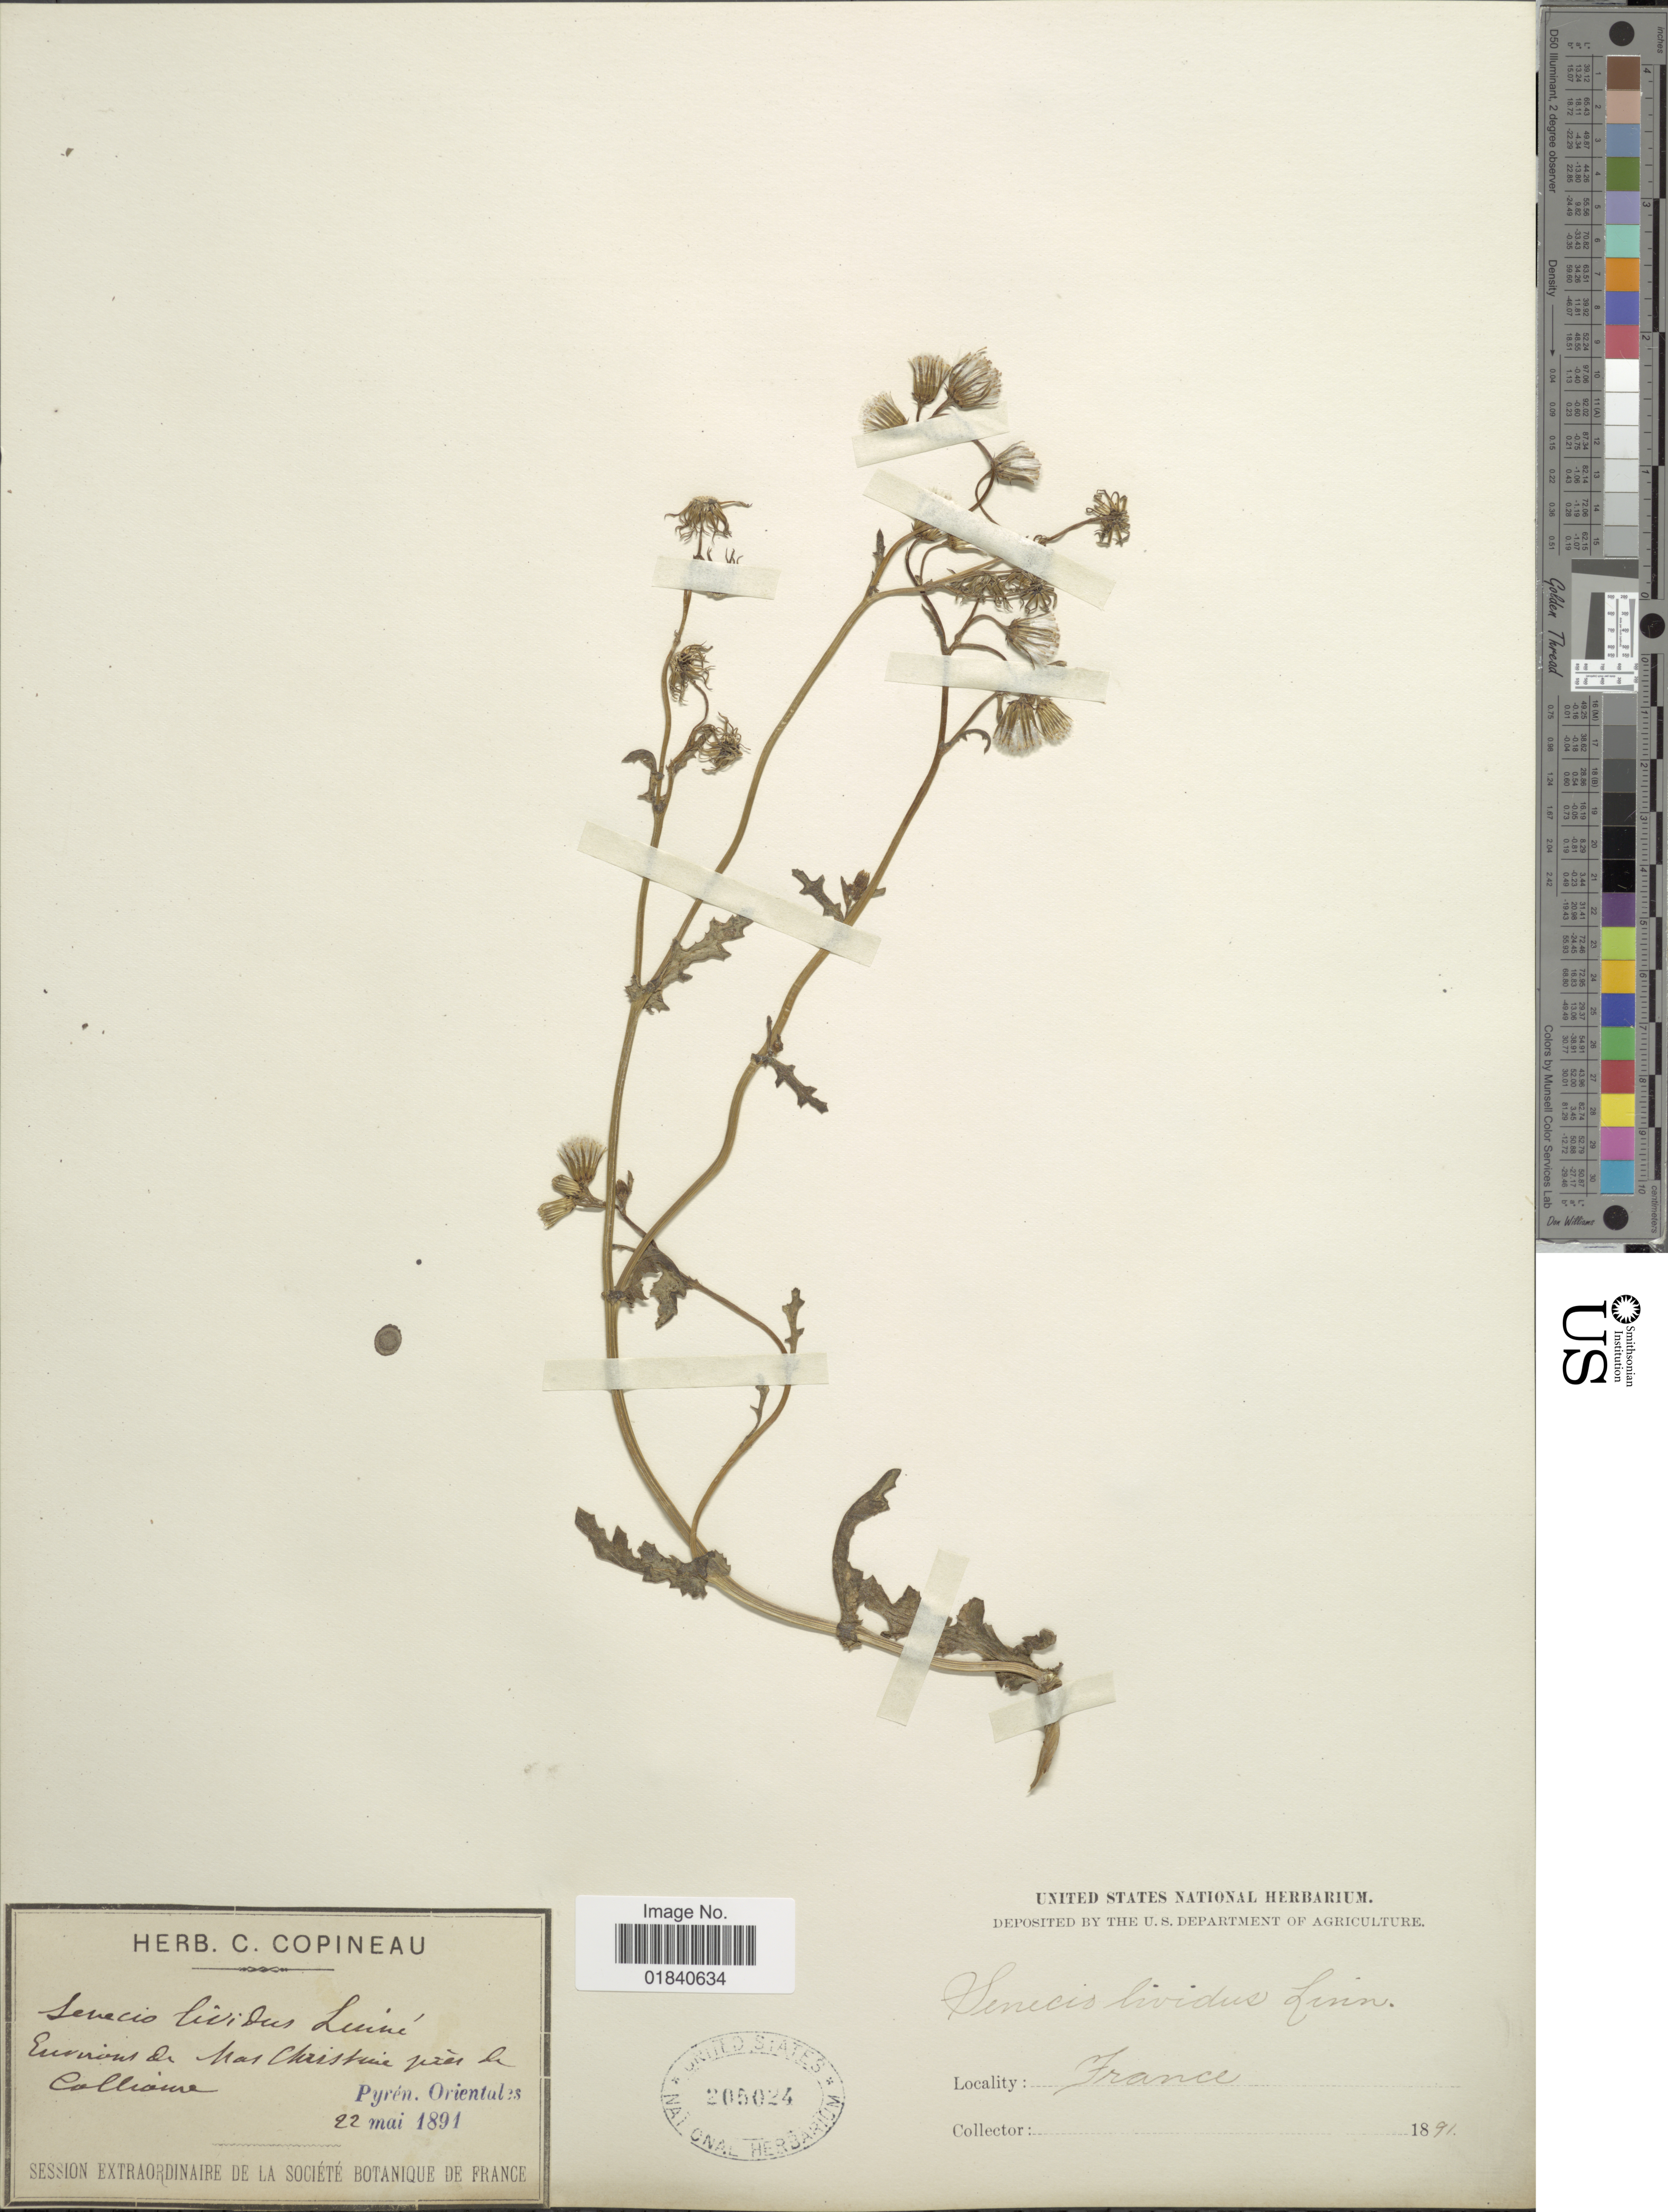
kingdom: Plantae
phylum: Tracheophyta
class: Magnoliopsida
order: Asterales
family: Asteraceae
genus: Senecio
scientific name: Senecio lividus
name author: L.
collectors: ex herb. C. Copineau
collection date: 1891-05-22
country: France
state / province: Occitanie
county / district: Pyrénées-Orientales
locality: Environs de Mas Christine près de Collioure, Pyrén. Orientales [vicinity of Mas Christine near Collioure, Pyrénées-Orientales]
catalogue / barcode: US 205024